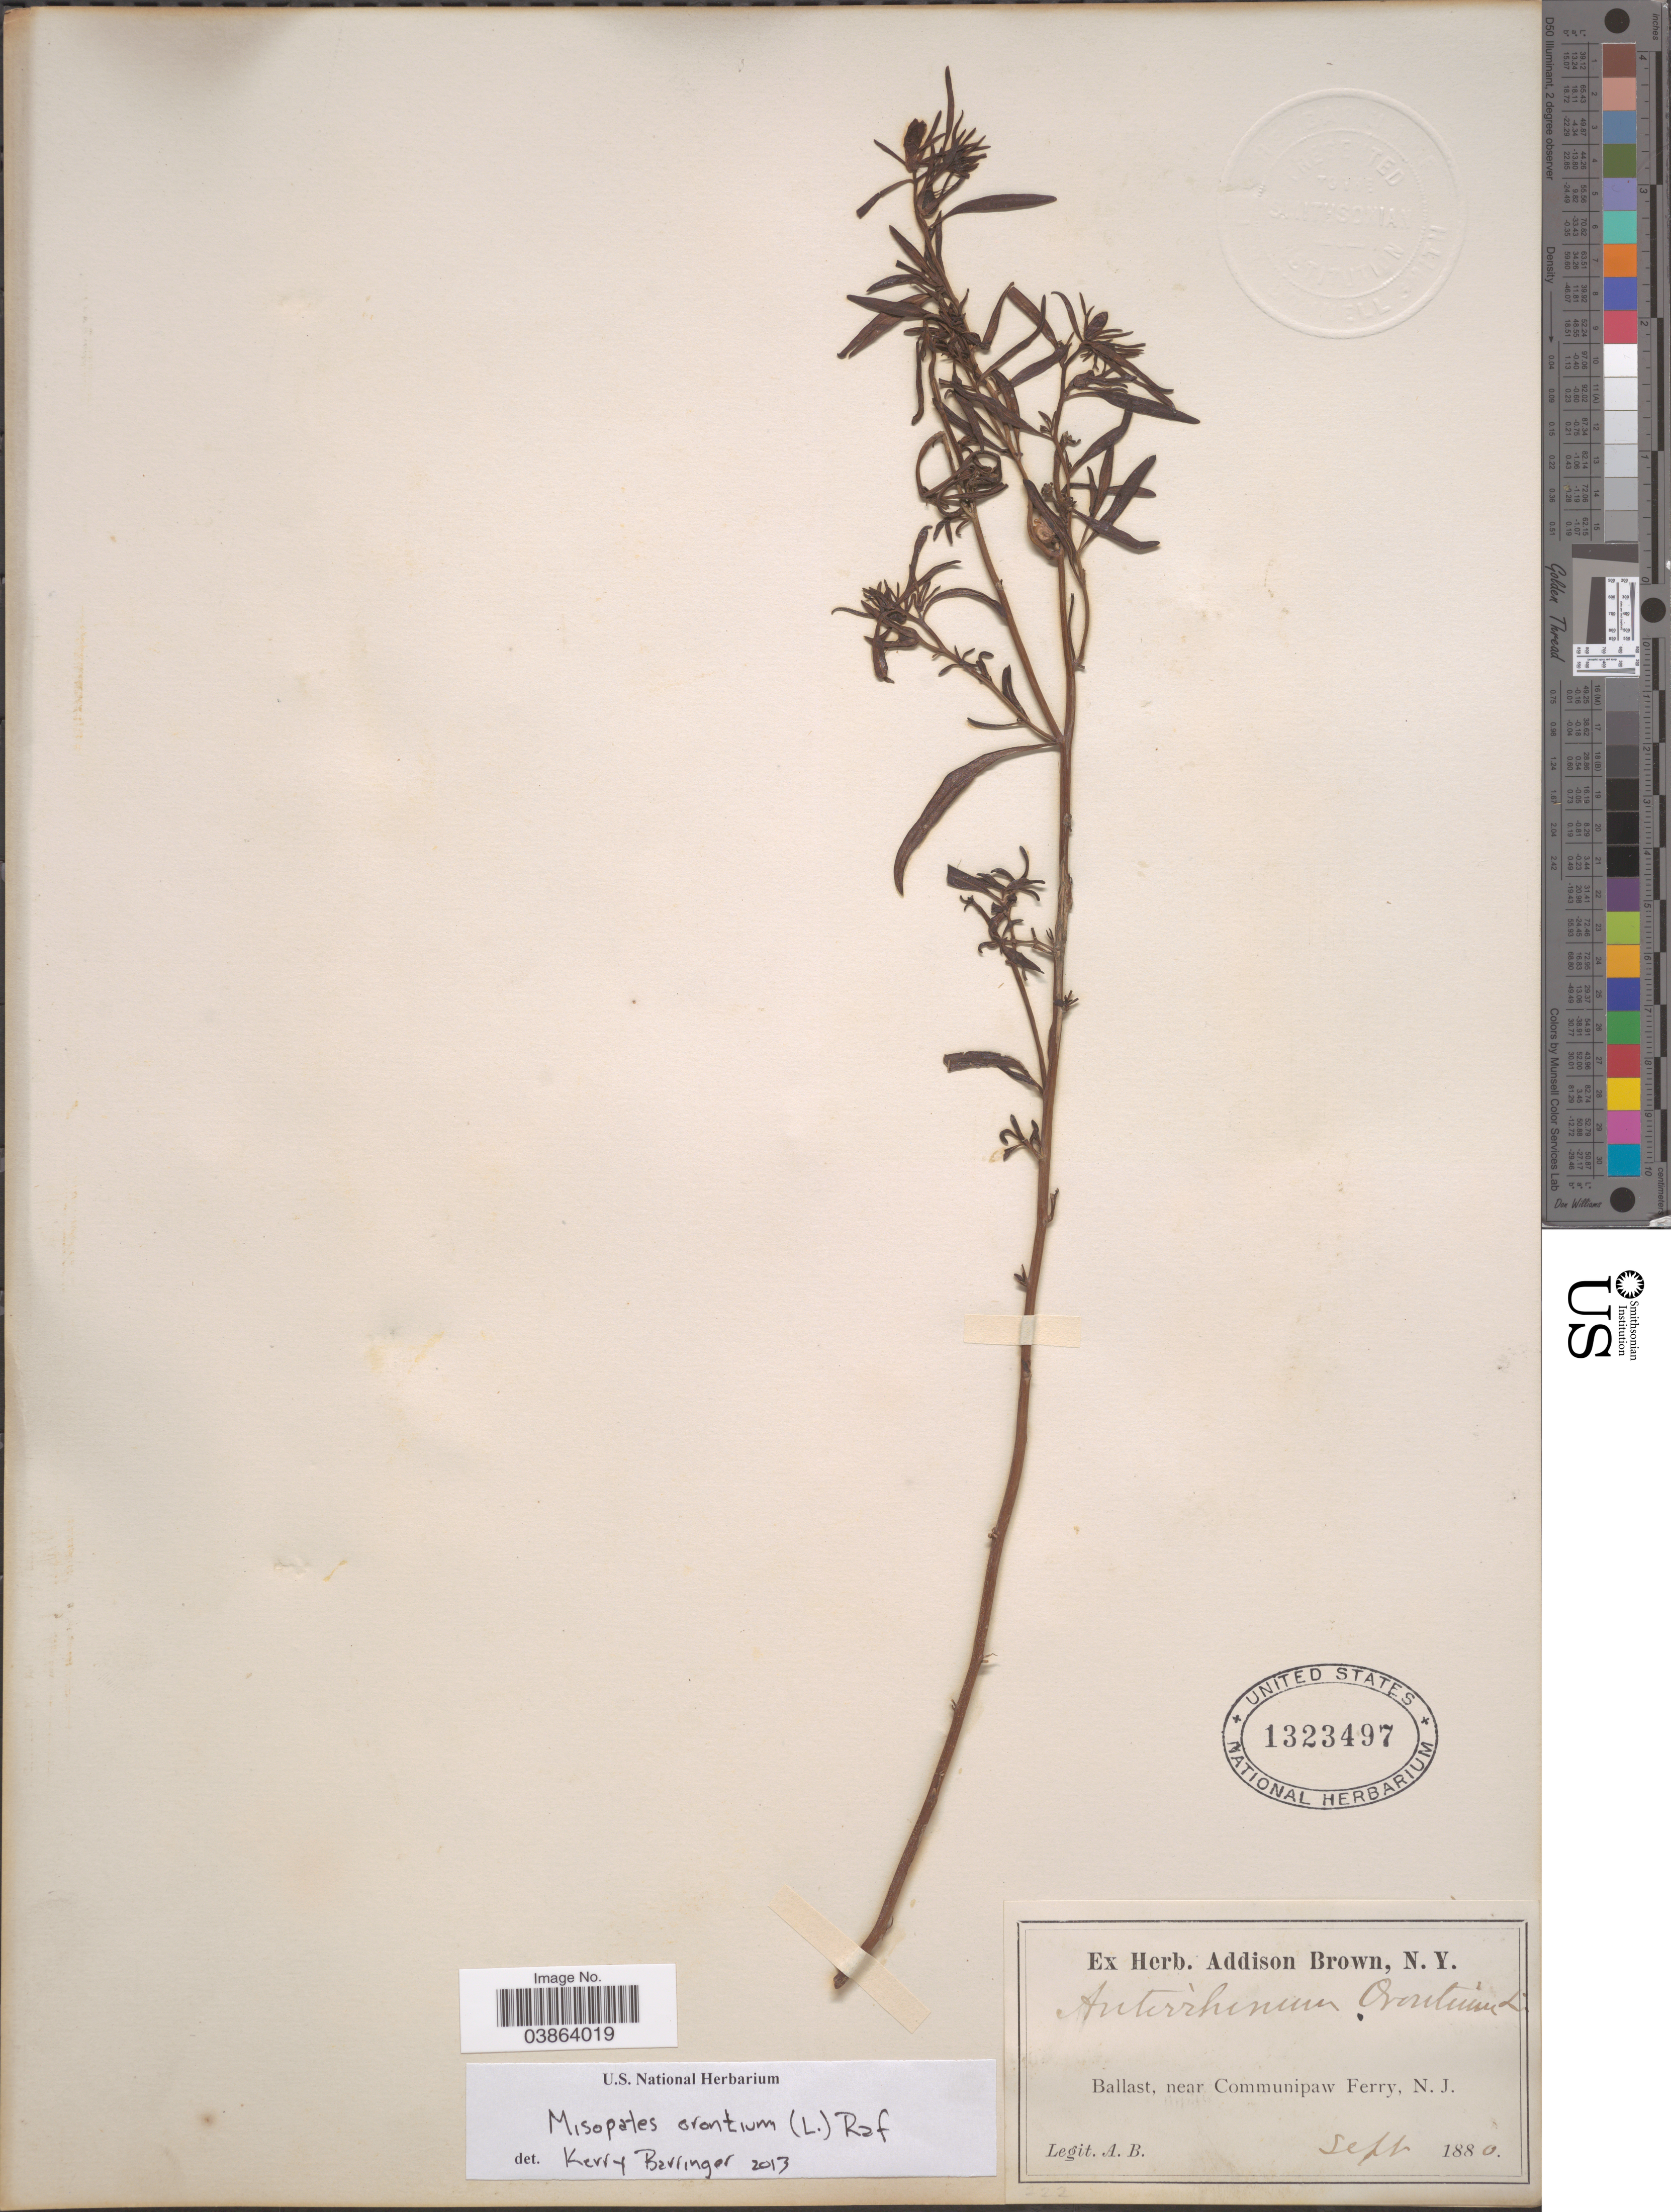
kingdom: Plantae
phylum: Tracheophyta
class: Magnoliopsida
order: Lamiales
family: Plantaginaceae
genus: Misopates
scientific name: Misopates orontium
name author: (L.) Raf.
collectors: A. Brown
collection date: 1880-09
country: United States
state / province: New Jersey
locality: Ballast, near Communipaw Ferry.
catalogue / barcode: US 1323497